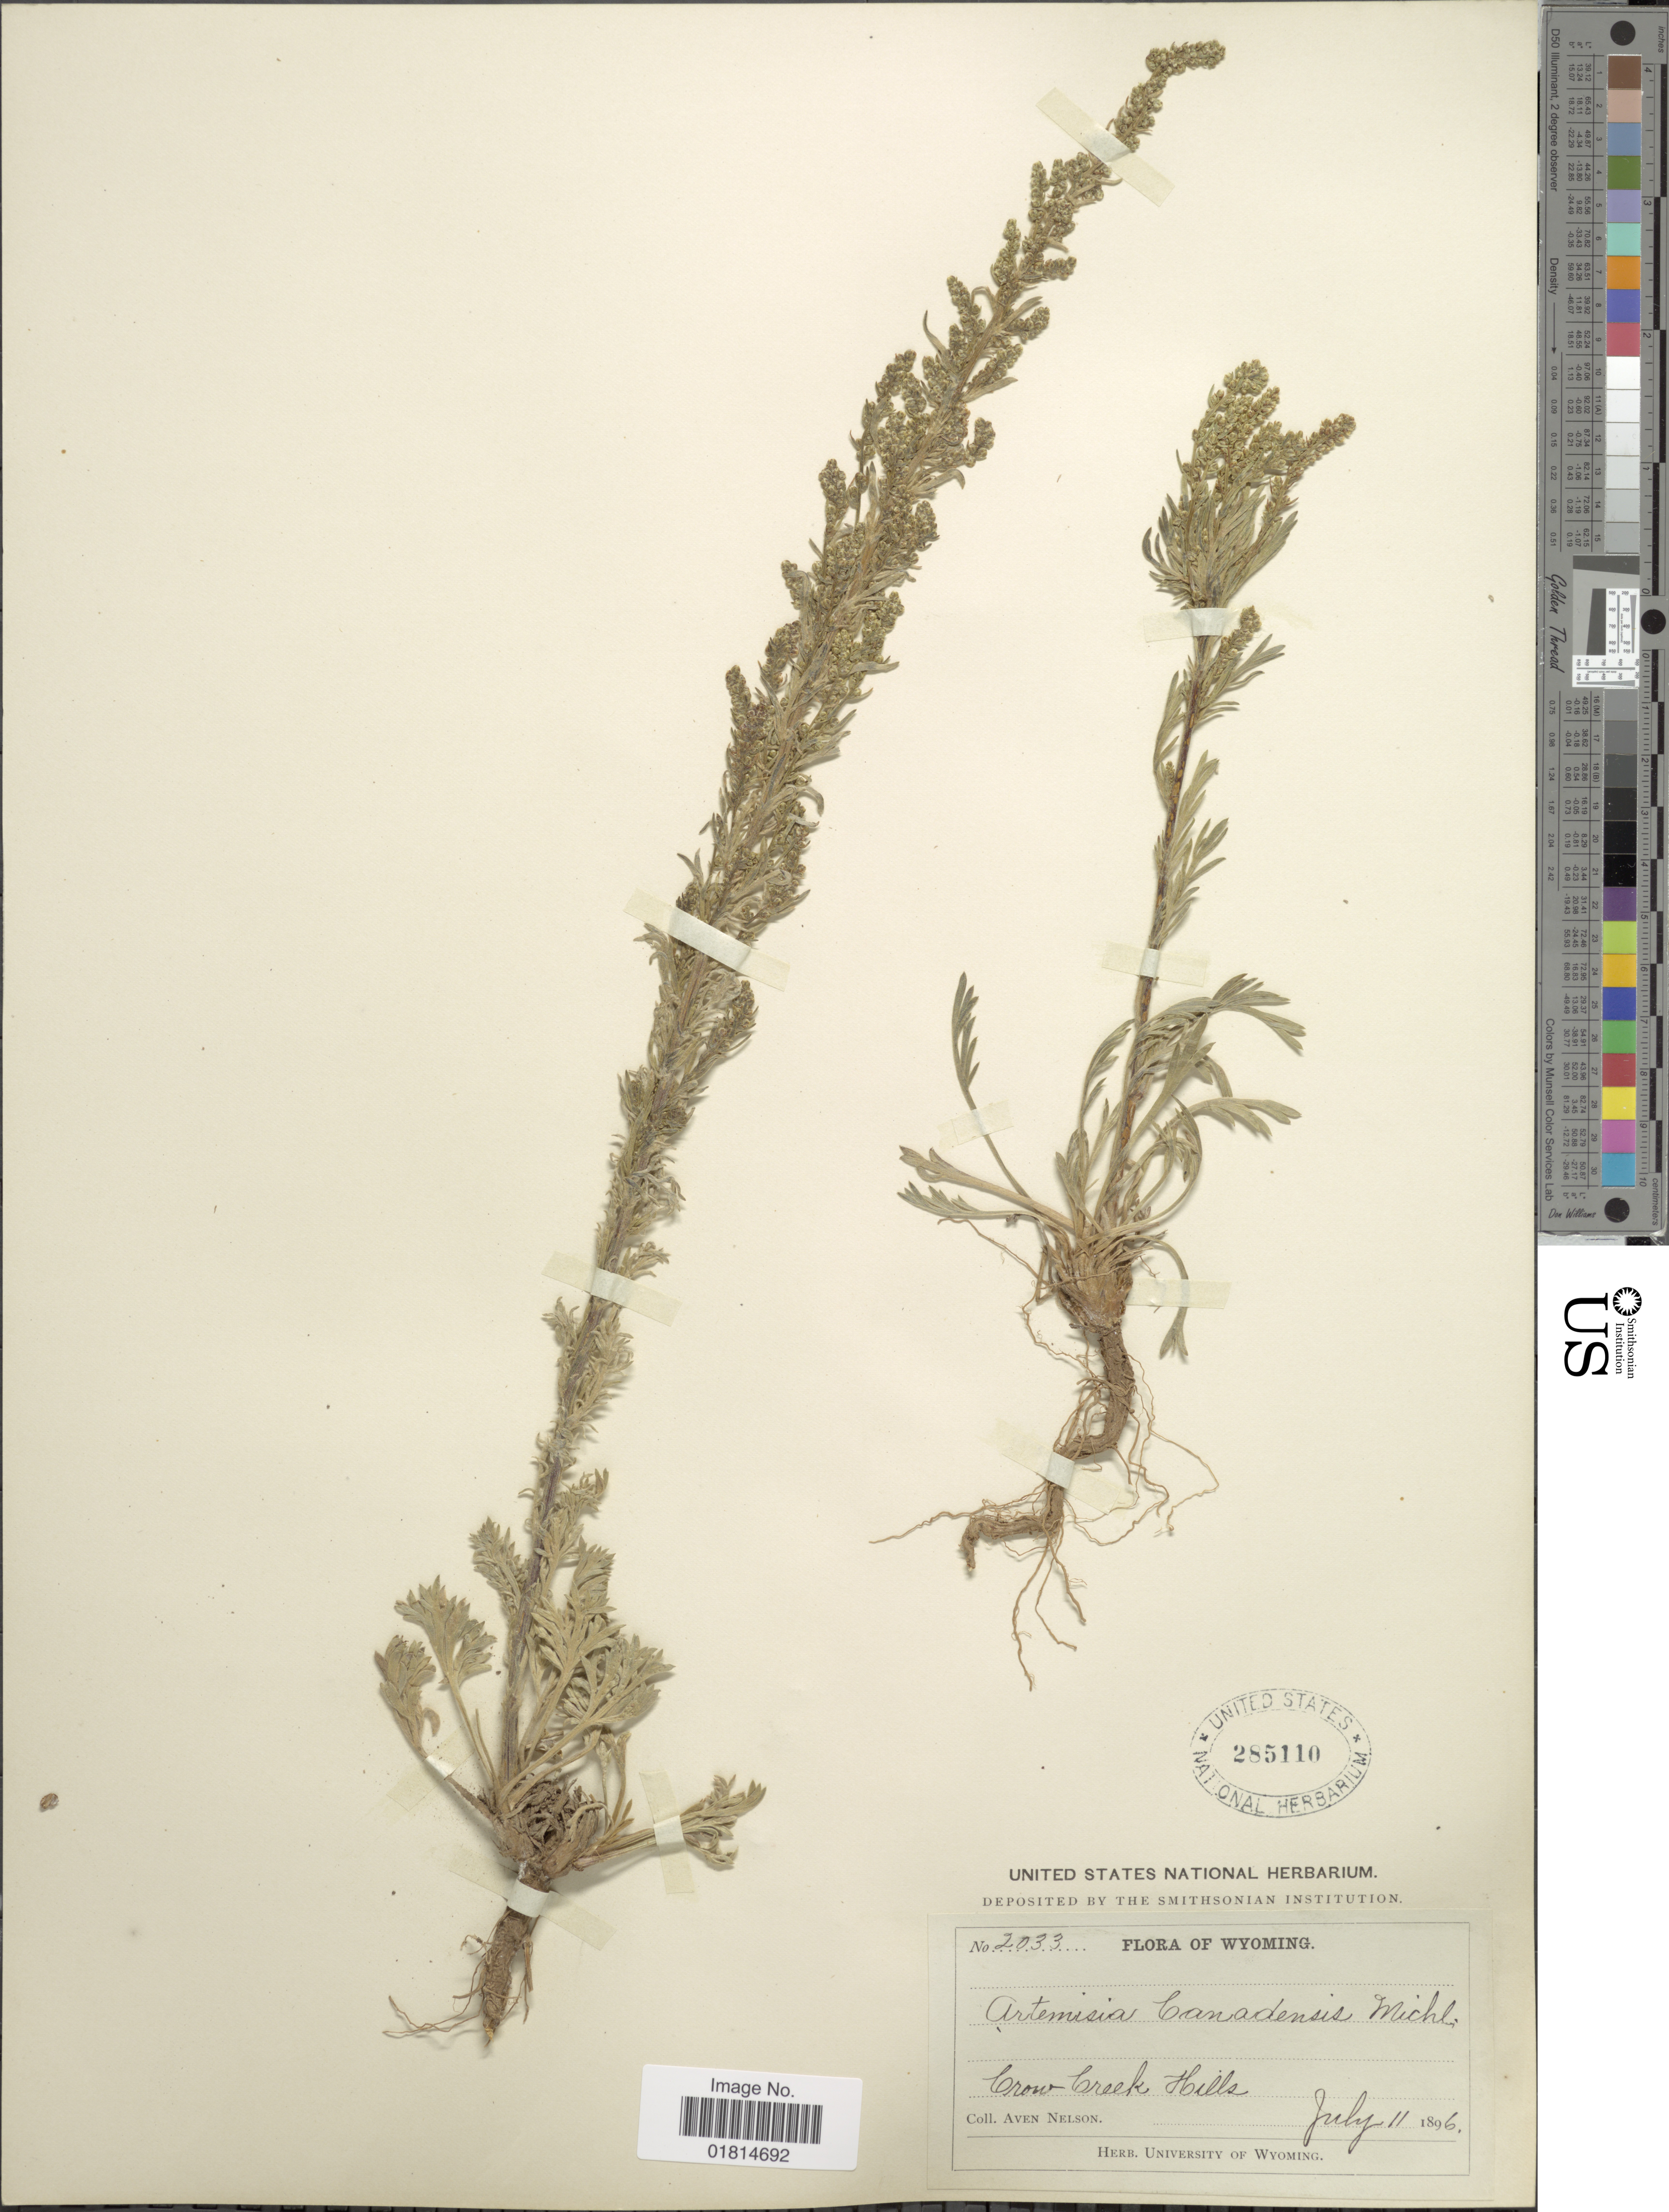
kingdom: Plantae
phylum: Tracheophyta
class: Magnoliopsida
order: Asterales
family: Asteraceae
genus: Artemisia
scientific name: Artemisia camporum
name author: Rydb.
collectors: A. Nelson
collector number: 2033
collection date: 1896-07-11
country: United States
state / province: Wyoming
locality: Crow Creek Hills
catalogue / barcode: US 285110